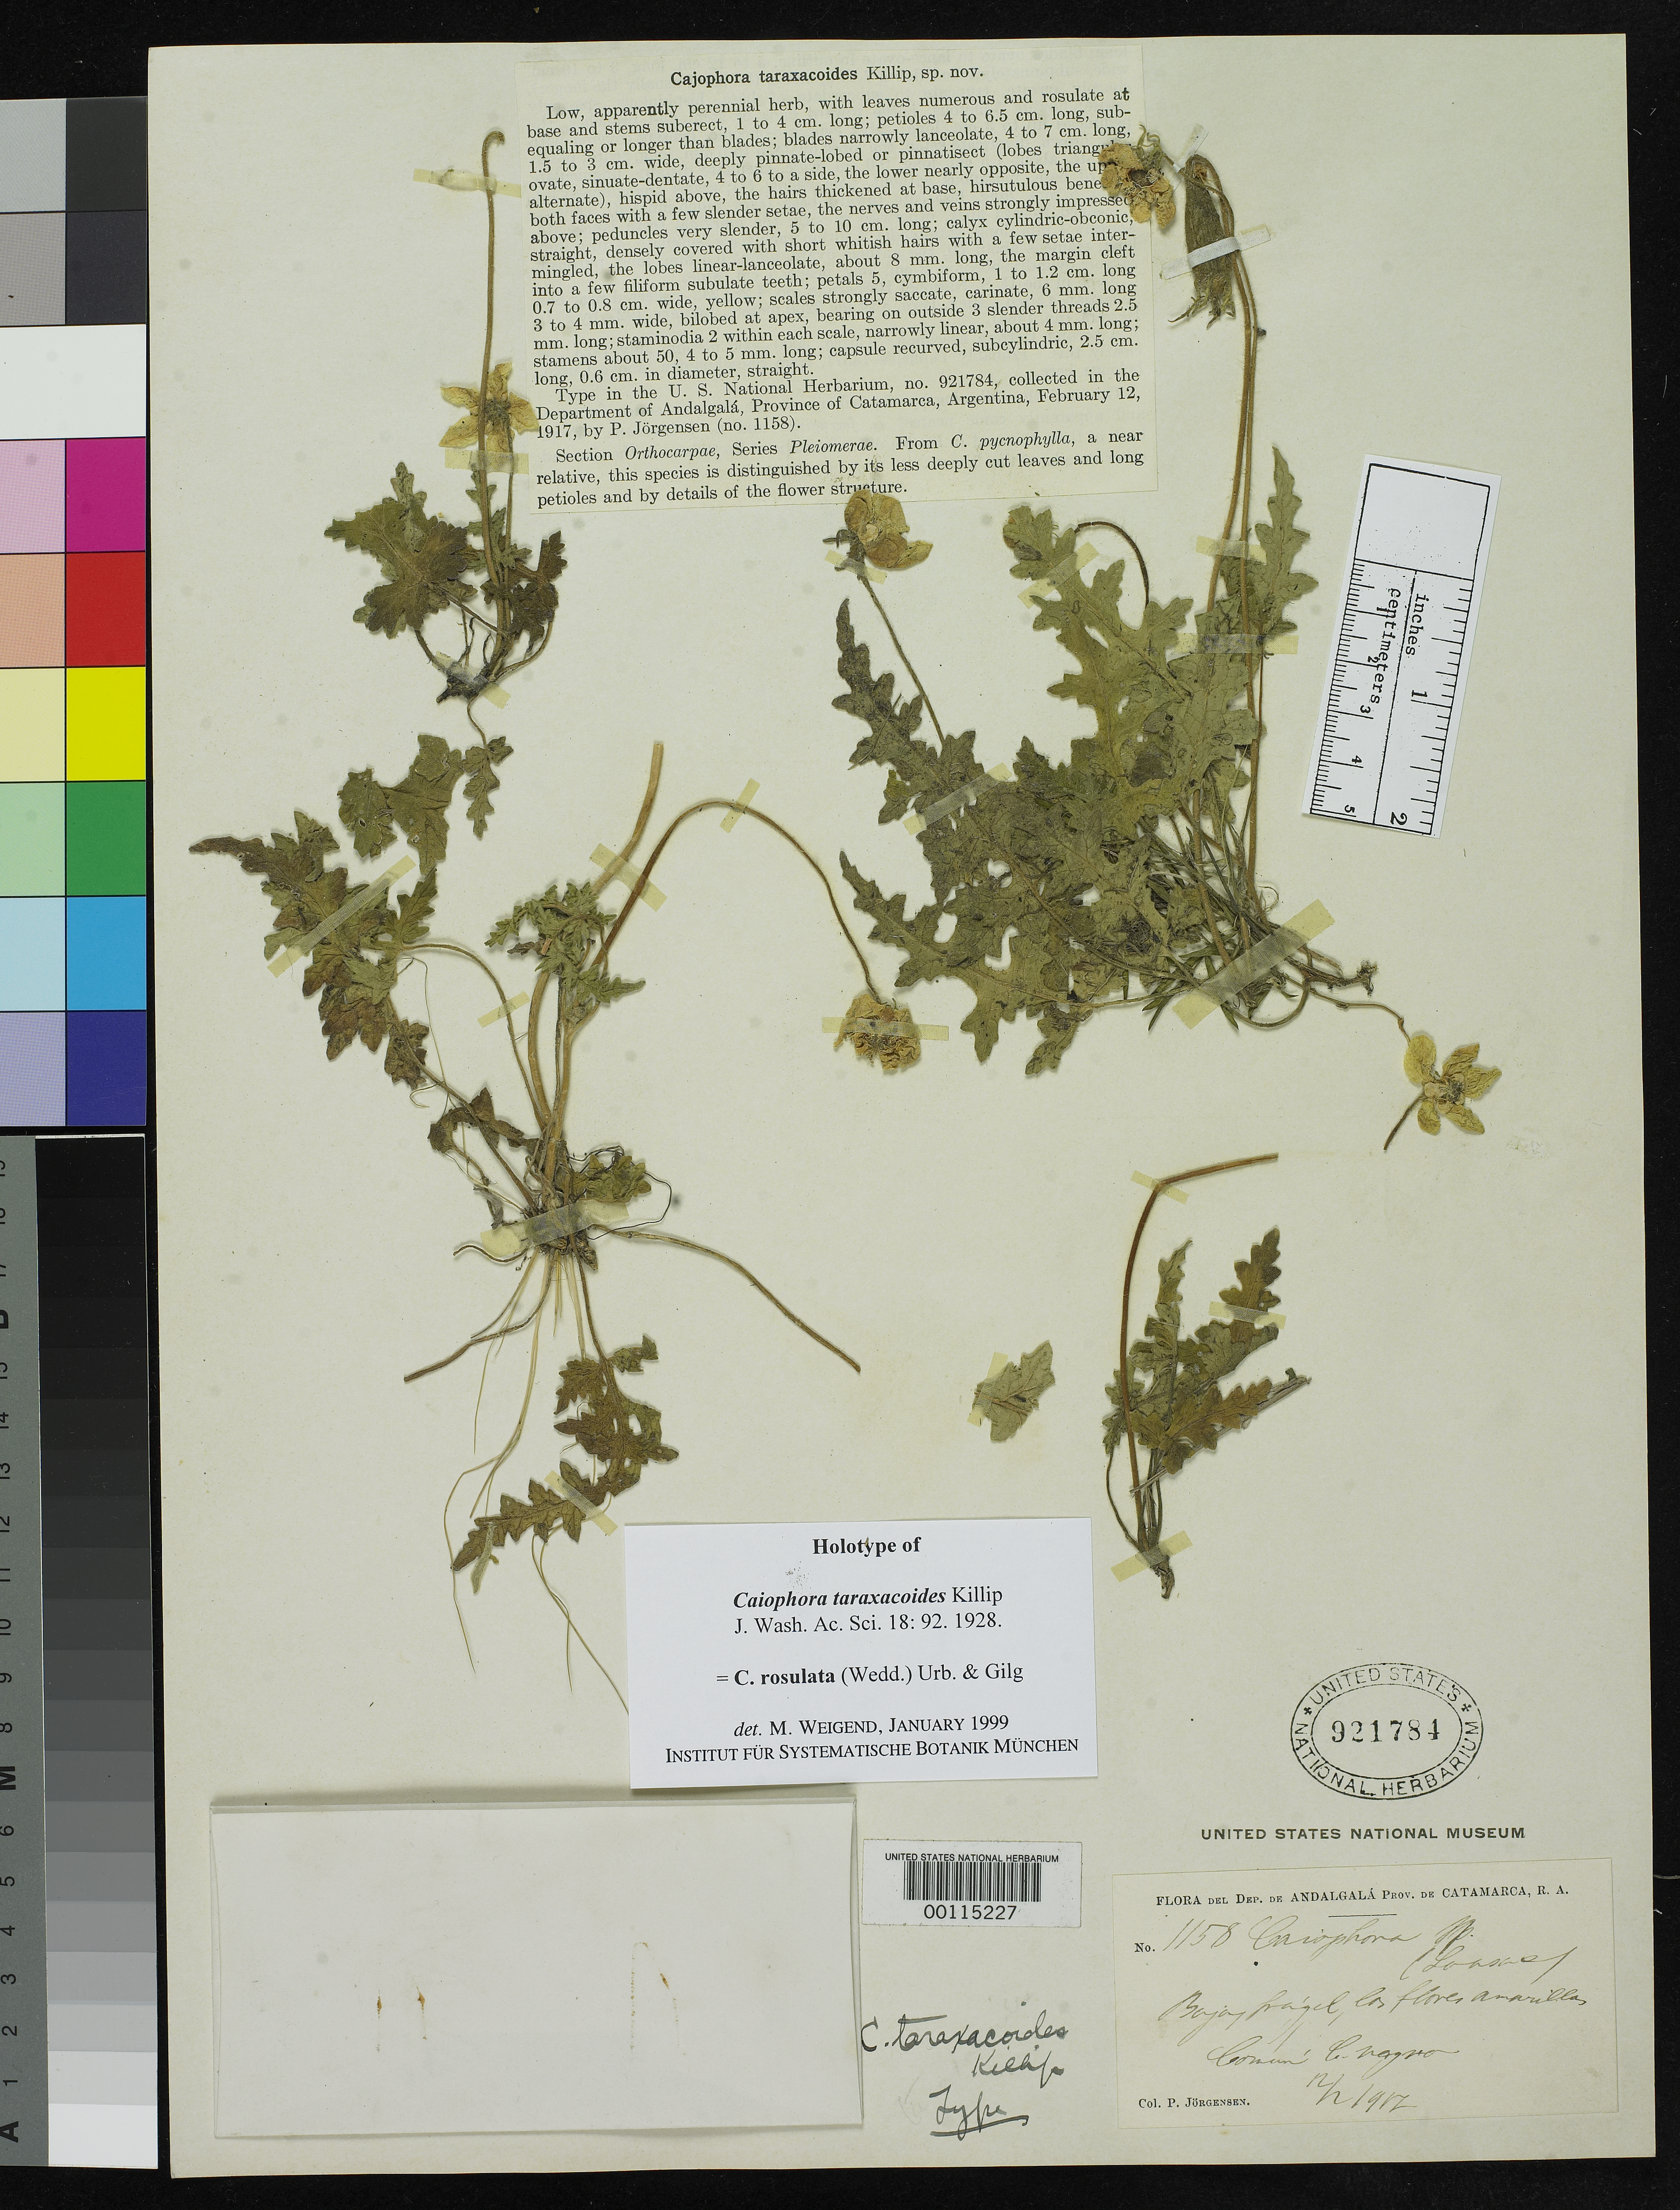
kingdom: Plantae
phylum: Tracheophyta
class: Magnoliopsida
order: Cornales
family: Loasaceae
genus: Caiophora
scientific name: Caiophora taraxacoides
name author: Killip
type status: Holotype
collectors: P. Jorgensen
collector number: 1158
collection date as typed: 12 Feb 1917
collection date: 1917-02-12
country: Argentina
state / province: Catamarca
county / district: Andalgalá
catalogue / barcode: US 921784